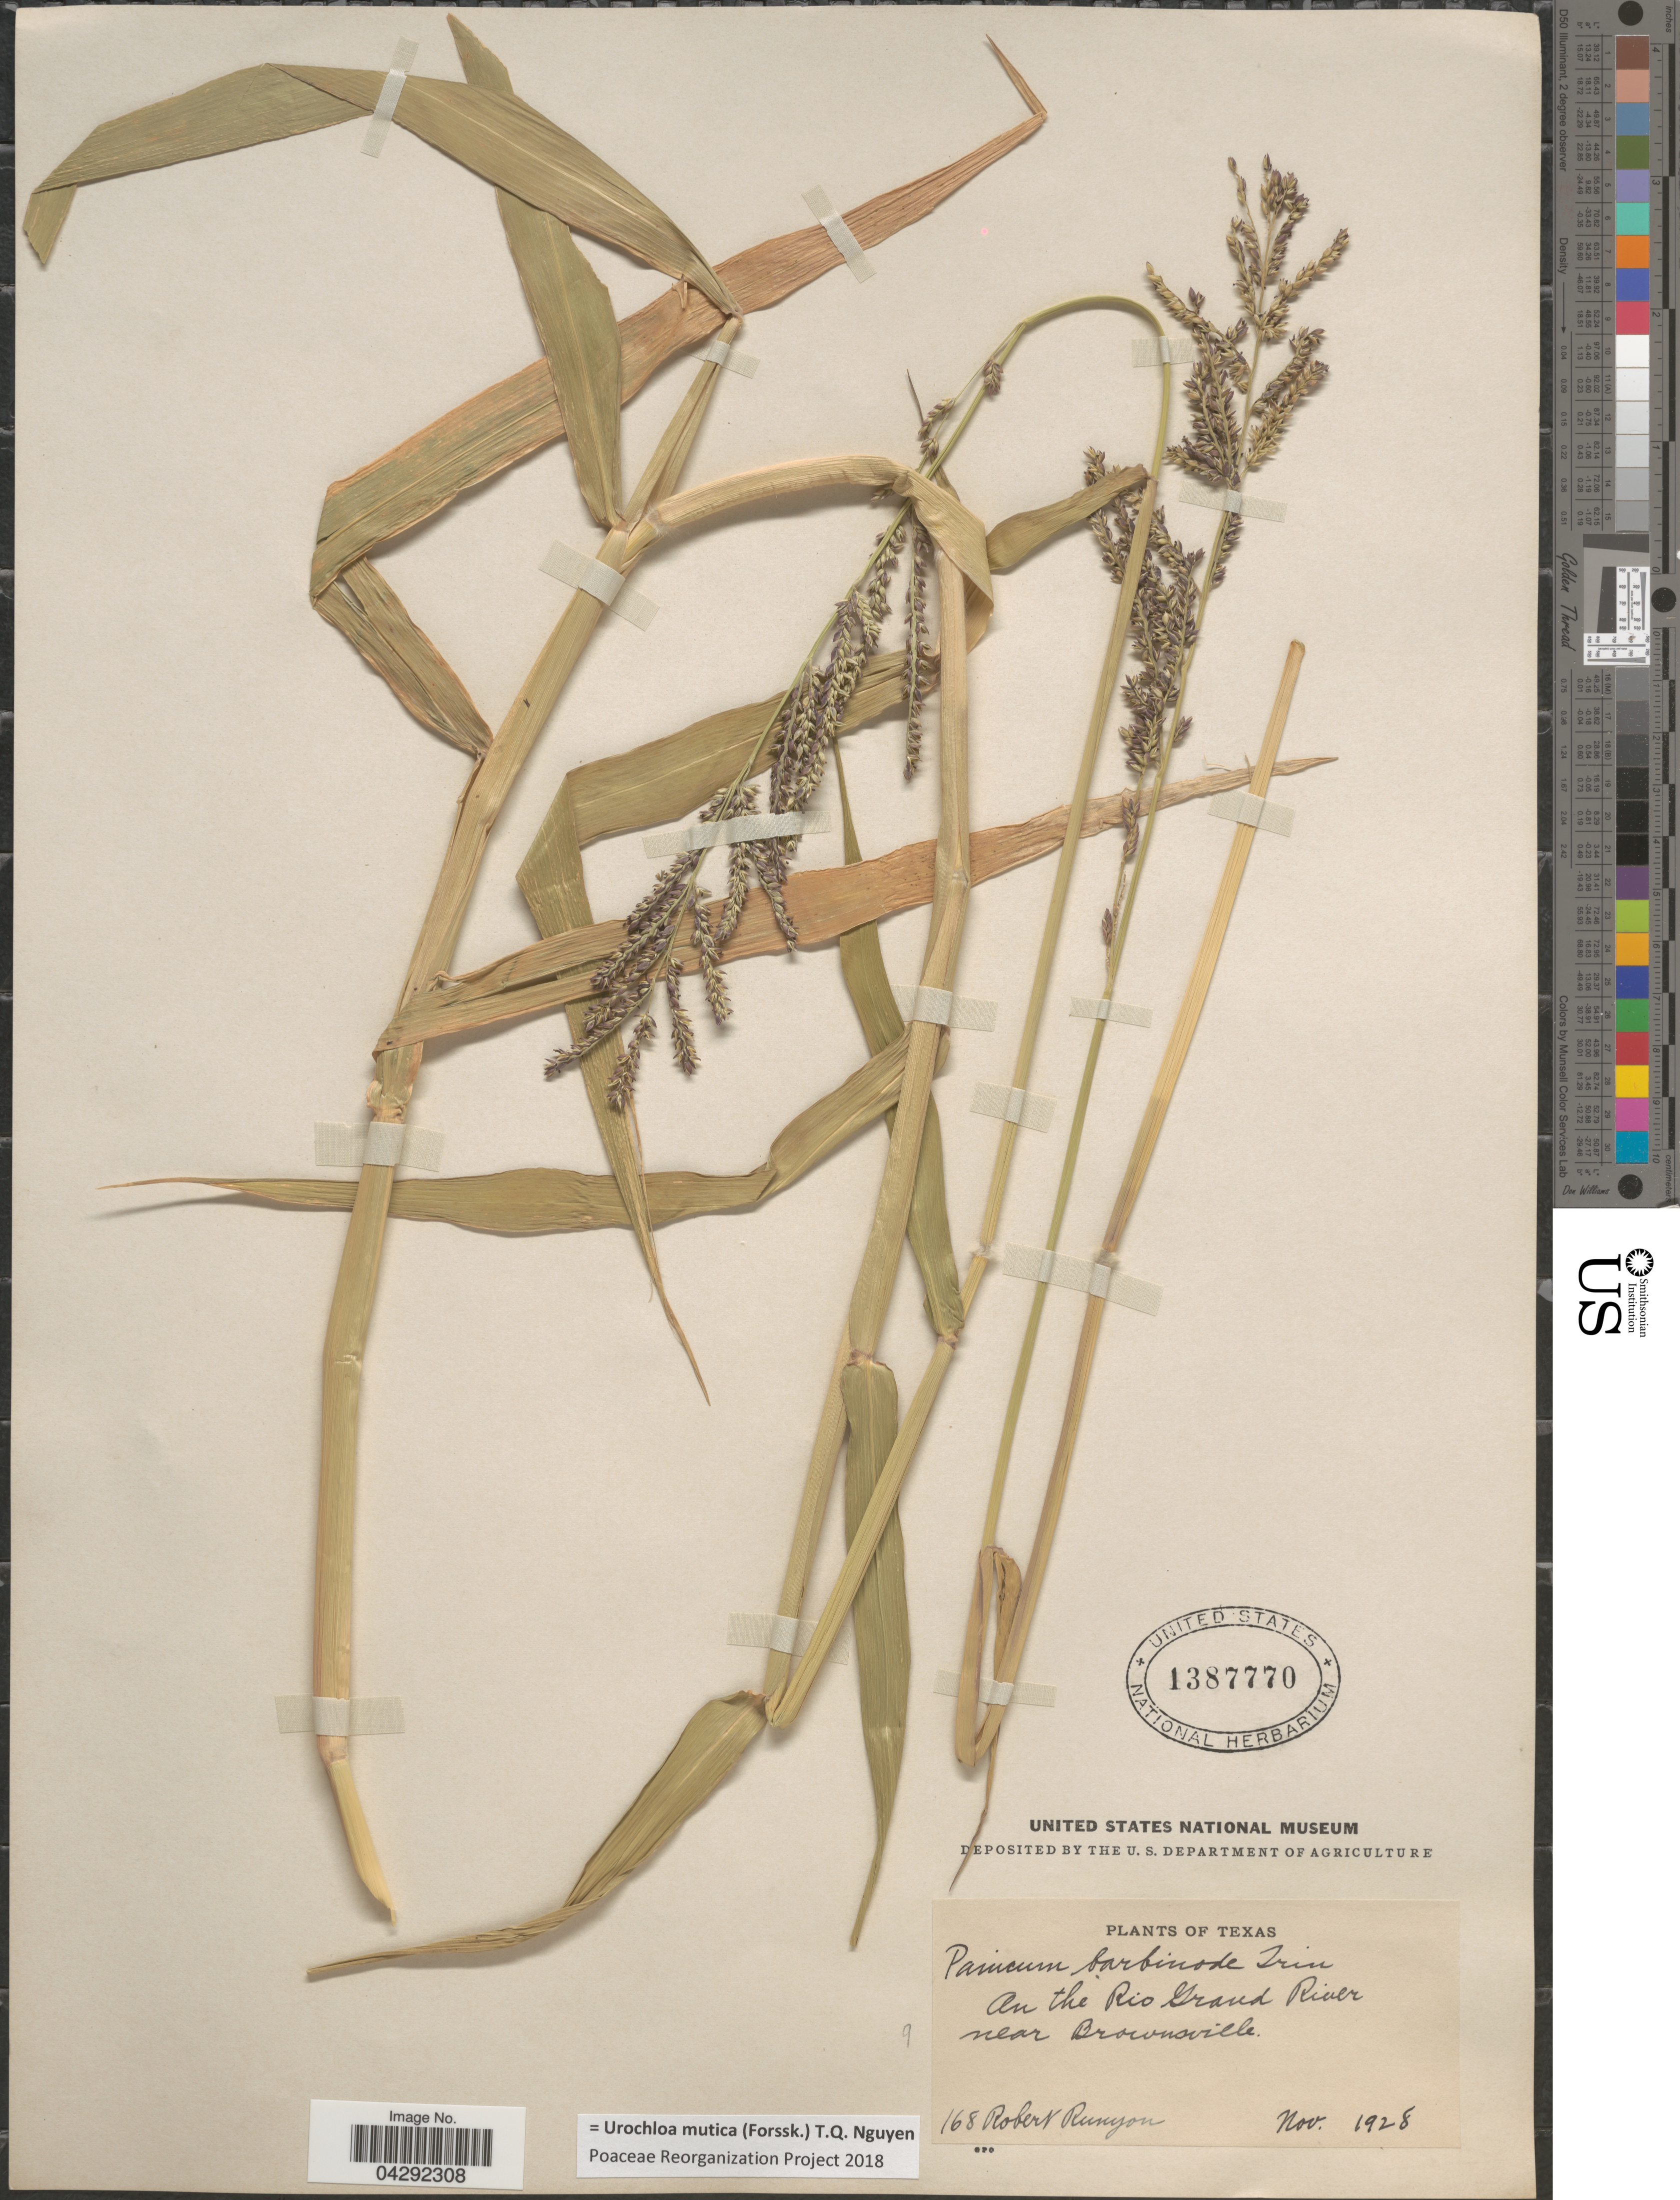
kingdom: Plantae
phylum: Tracheophyta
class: Liliopsida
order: Poales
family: Poaceae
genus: Urochloa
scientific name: Urochloa mutica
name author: (Forssk.) T.Q. Nguyen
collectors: R. Runyon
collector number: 168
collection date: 1928-11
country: United States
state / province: Texas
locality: On the Rio Grand River near Brownsville.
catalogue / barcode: US 1387770